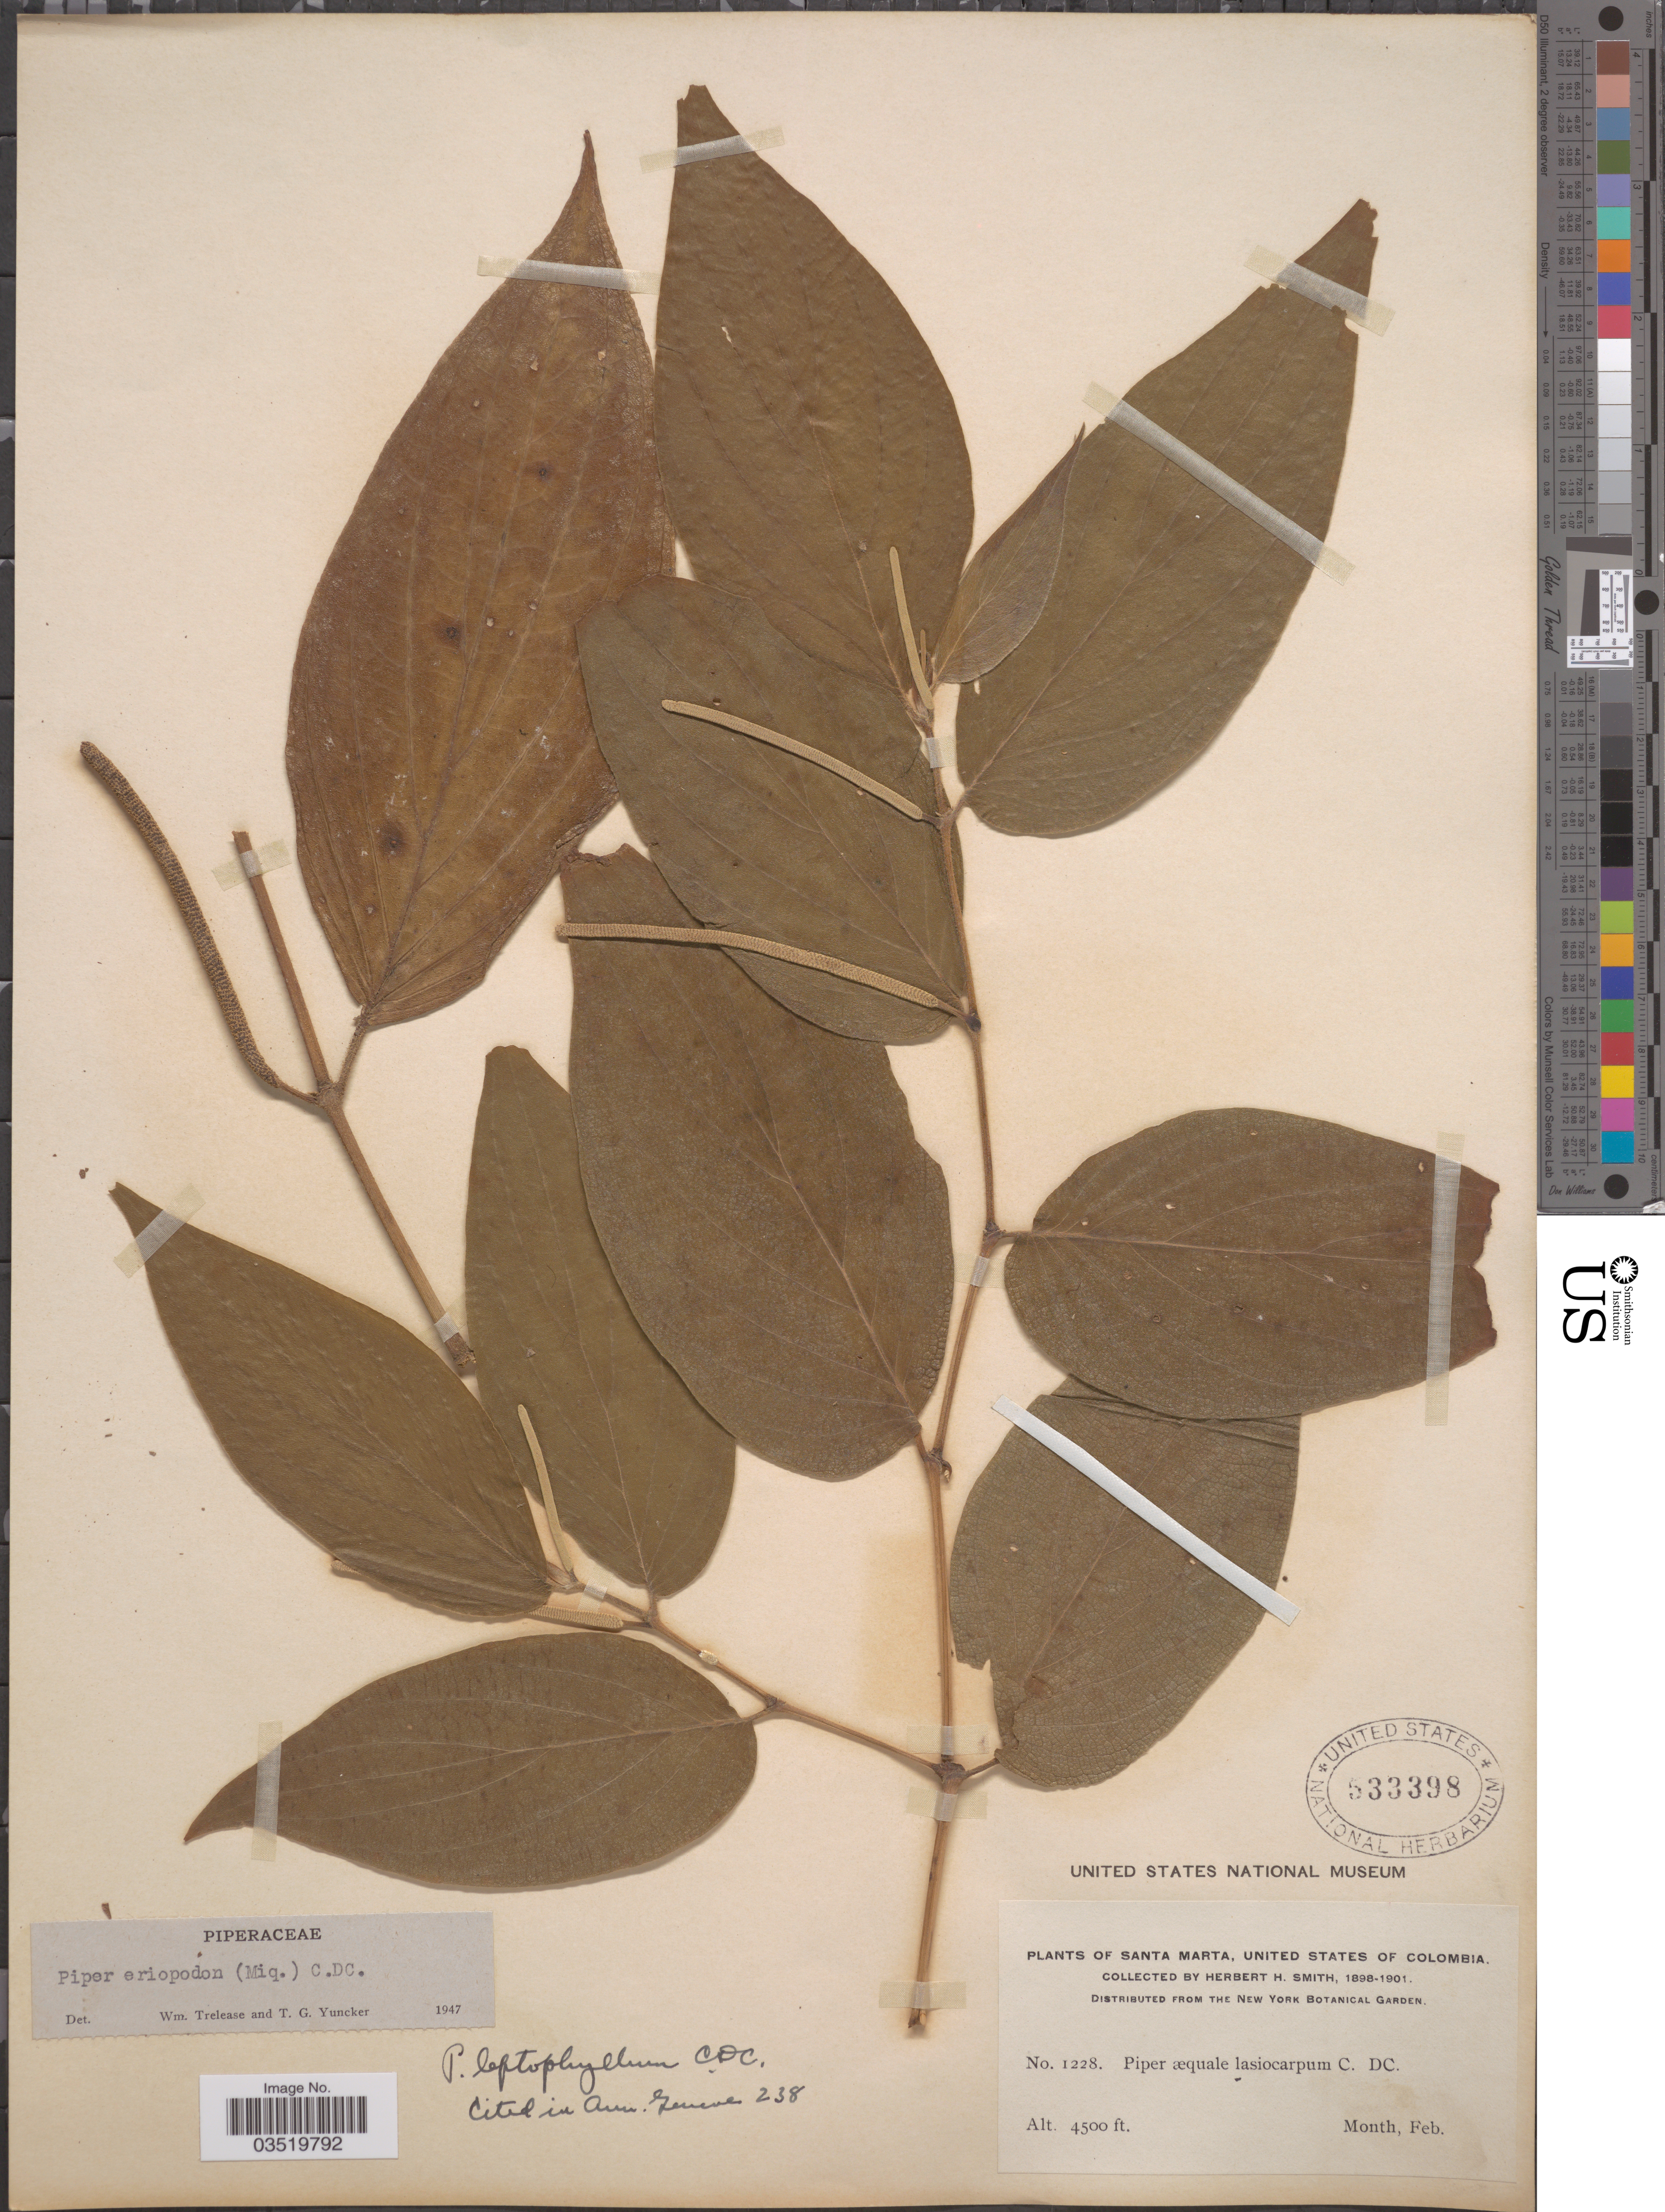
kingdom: Plantae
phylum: Tracheophyta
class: Magnoliopsida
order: Piperales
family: Piperaceae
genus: Piper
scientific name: Piper eriopodon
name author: C. DC.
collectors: Herbert H. Smith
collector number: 1228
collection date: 1898-02/1901-02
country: Colombia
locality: Santa Marta, United States of Colombia.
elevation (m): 1372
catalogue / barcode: US 533398